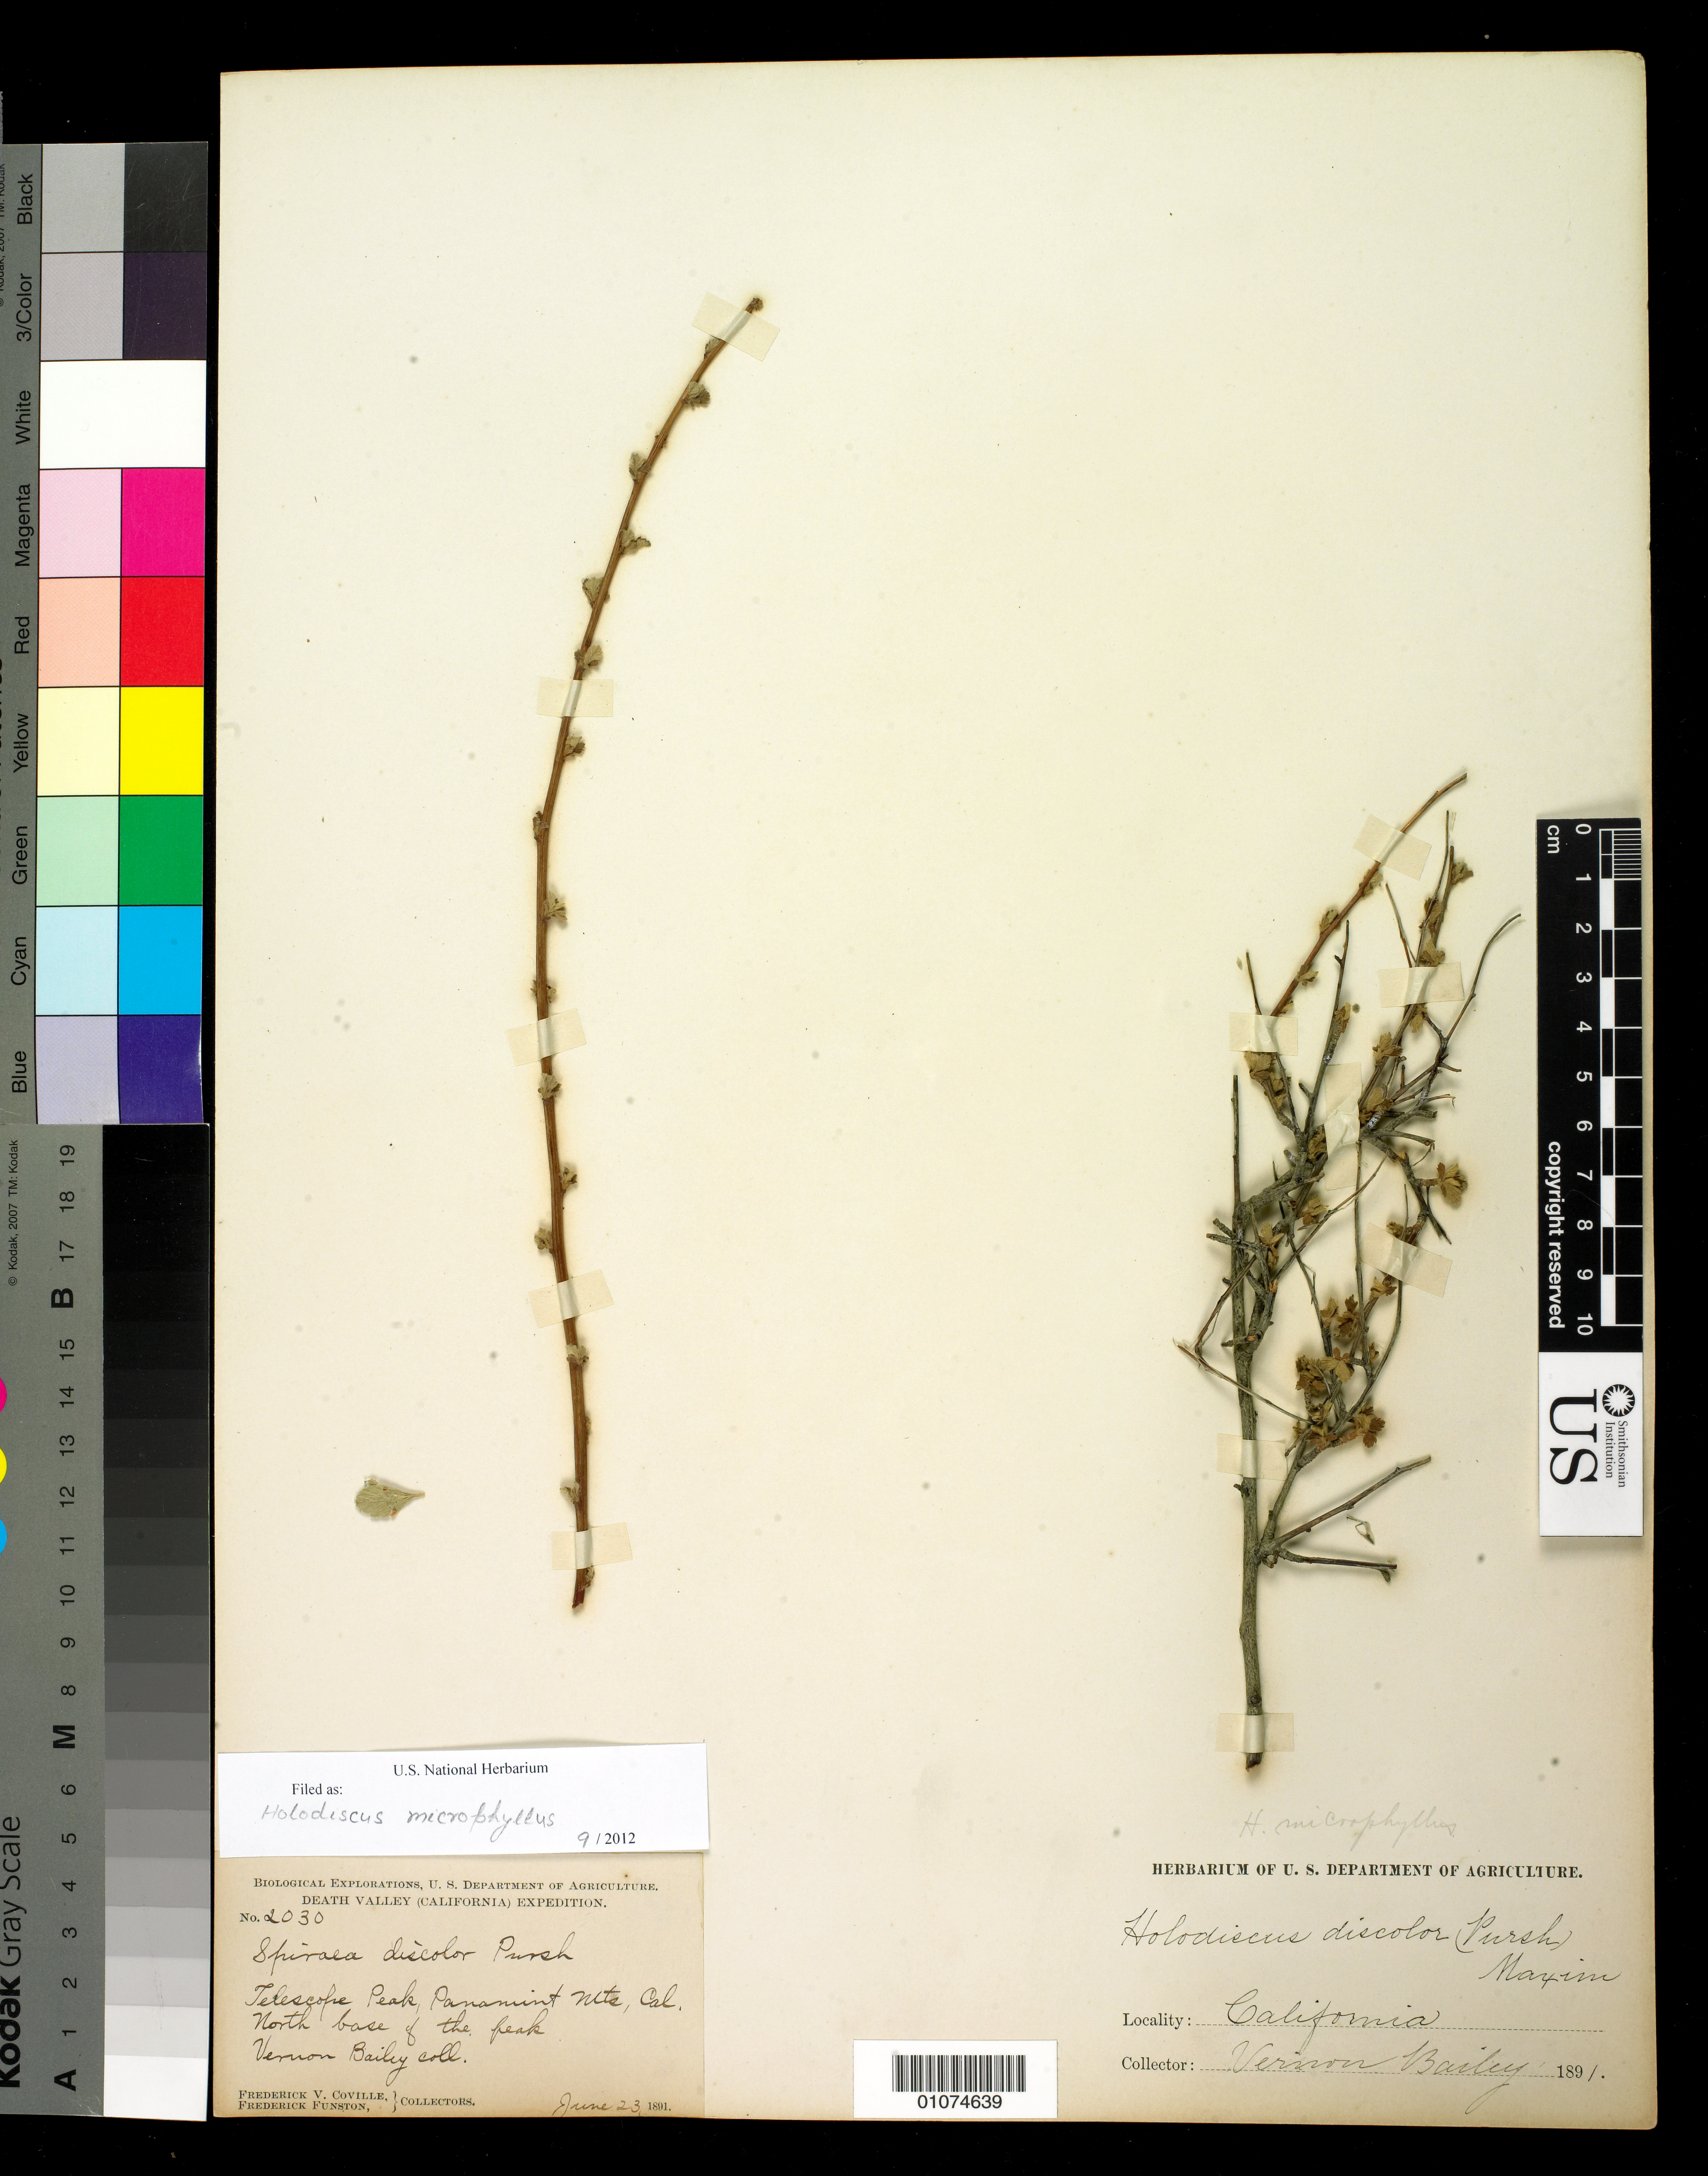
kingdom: Plantae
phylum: Tracheophyta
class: Magnoliopsida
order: Rosales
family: Rosaceae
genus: Holodiscus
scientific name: Holodiscus discolor var. microphyllus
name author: (Rydb.) Jeps.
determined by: Strong, Mark T., (BOT), Smithsonian Institution - National Museum of Natural History (UNITED STATES)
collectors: V. O. Bailey, F. Funston & F. V. Coville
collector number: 2030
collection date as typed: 23 Jun 1891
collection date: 1891-06-23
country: United States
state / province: California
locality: Telescope Peak, Panamint Mts., north face of the Peak